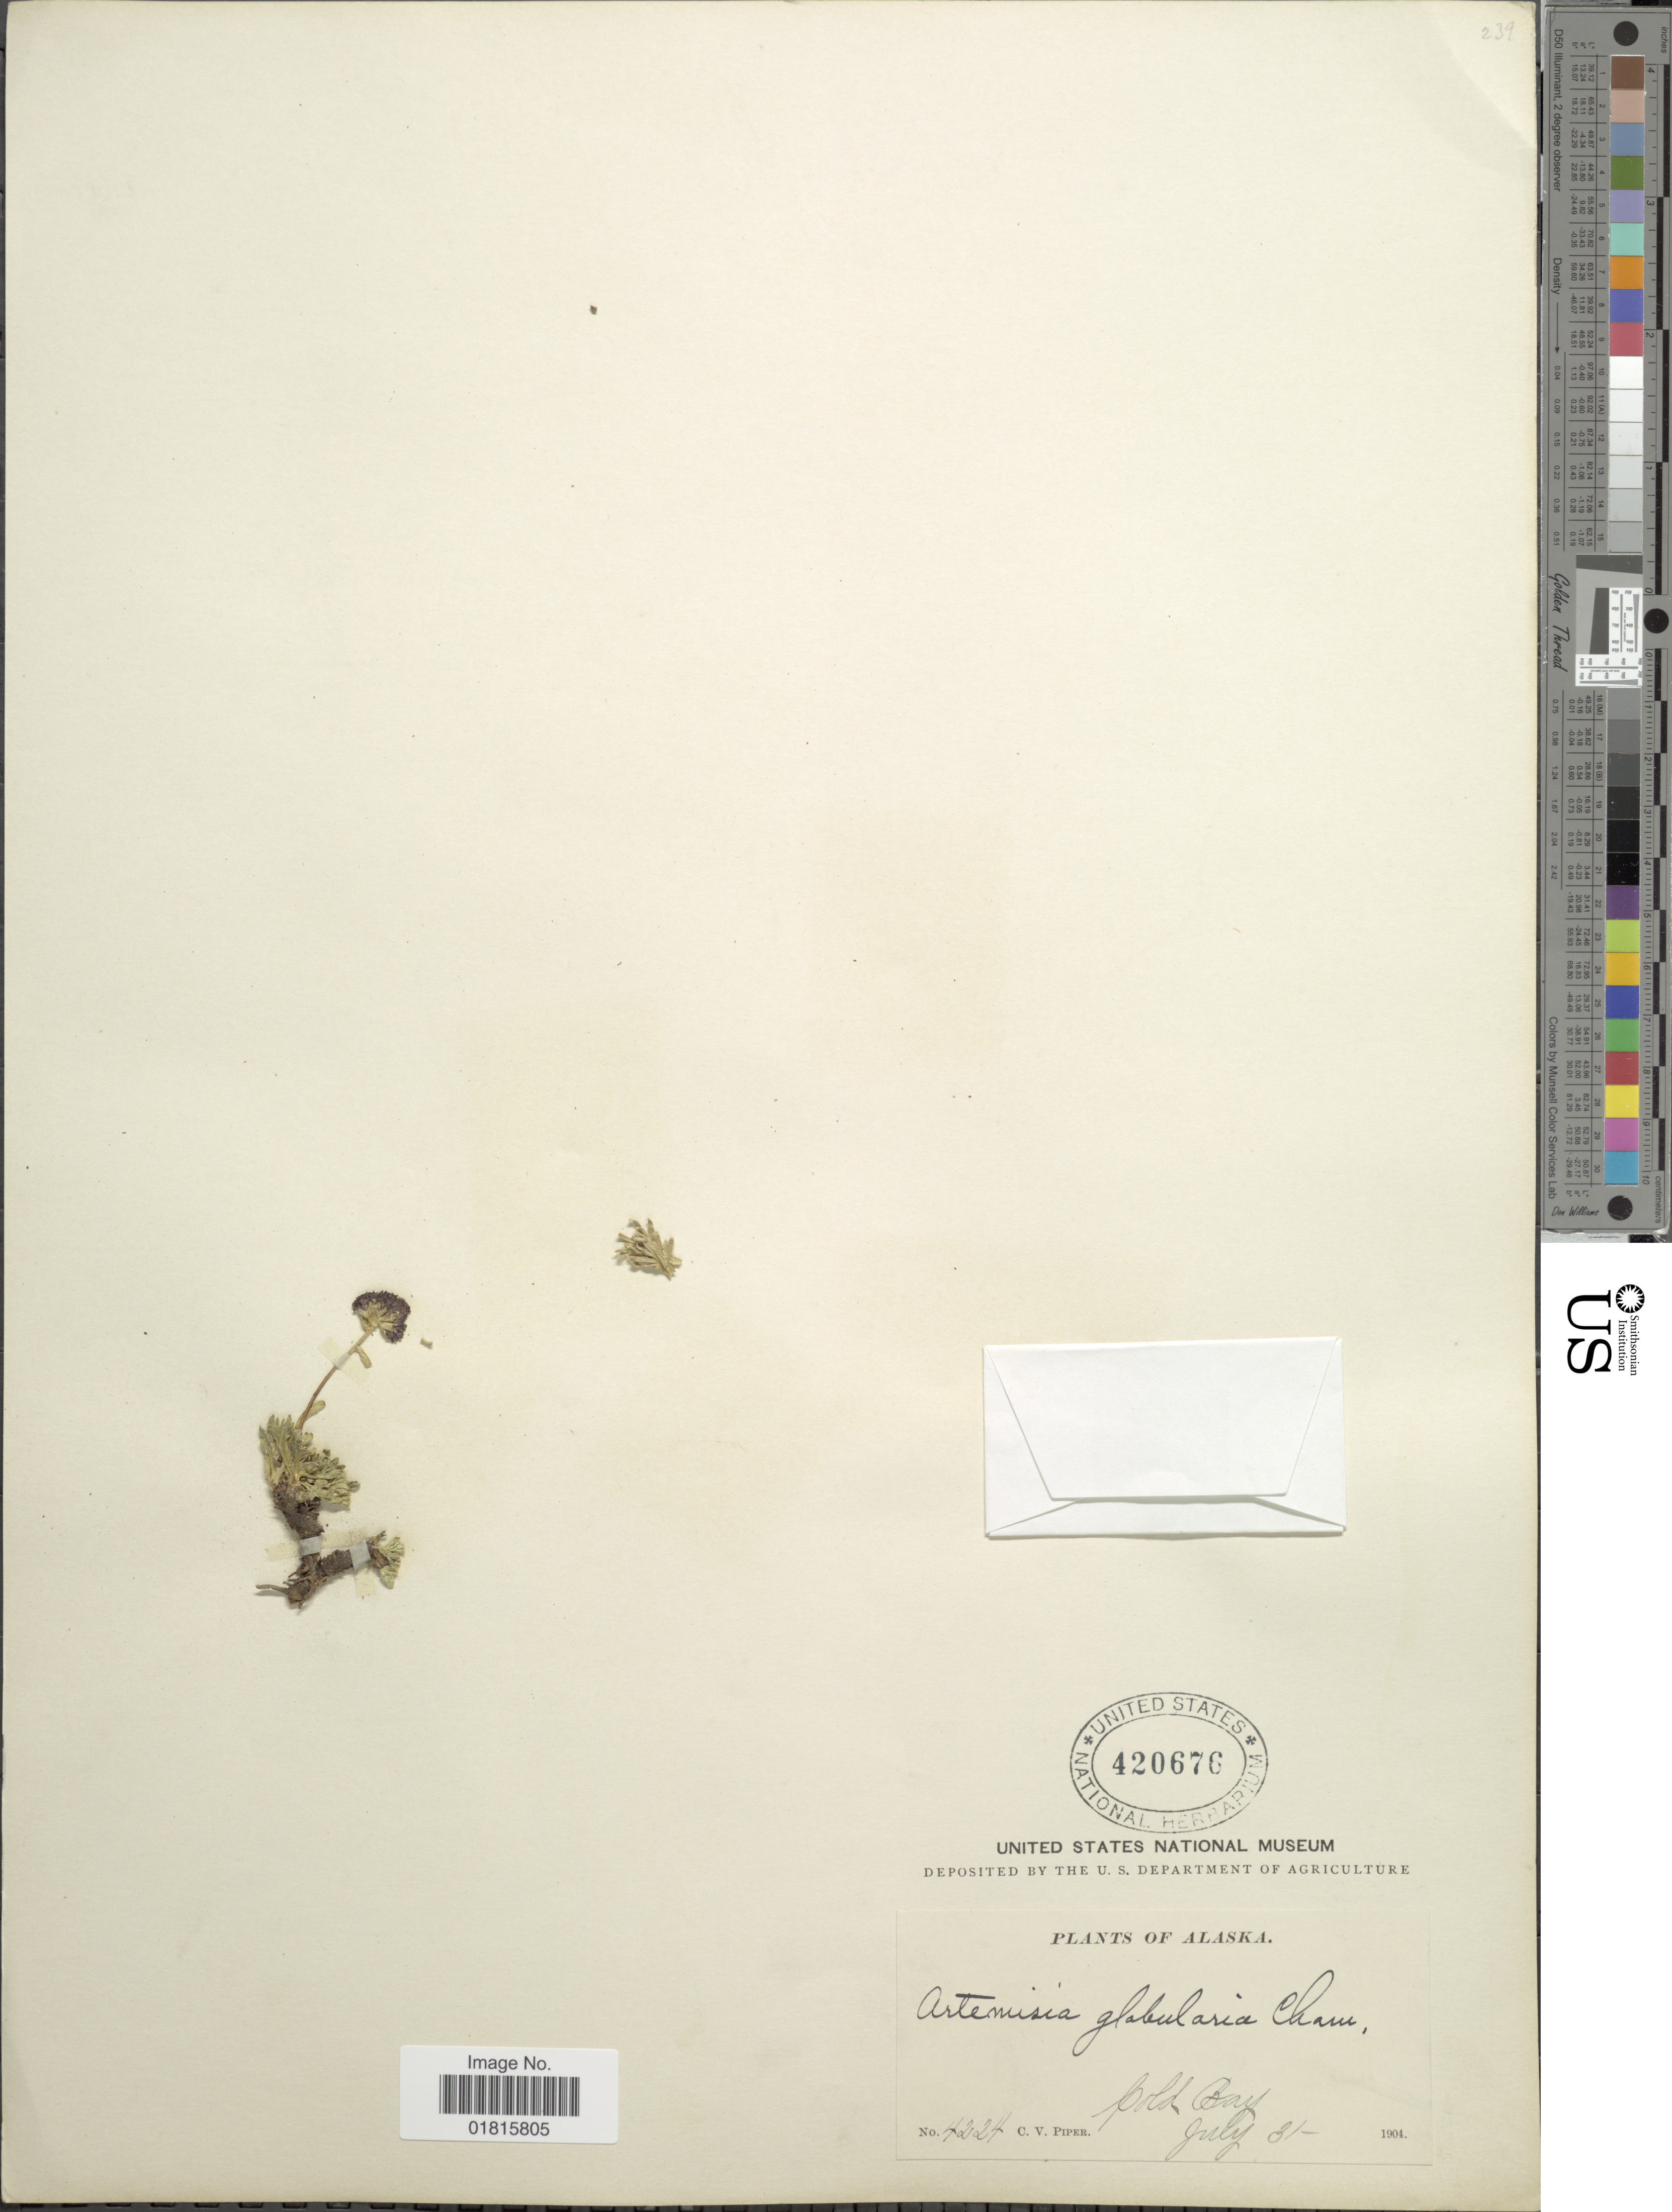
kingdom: Plantae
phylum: Tracheophyta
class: Magnoliopsida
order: Asterales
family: Asteraceae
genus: Artemisia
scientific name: Artemisia globularia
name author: Cham. ex Besser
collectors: C. V. Piper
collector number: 4224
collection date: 1904-07-31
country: United States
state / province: Alaska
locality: Cold Bay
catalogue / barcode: US 420676